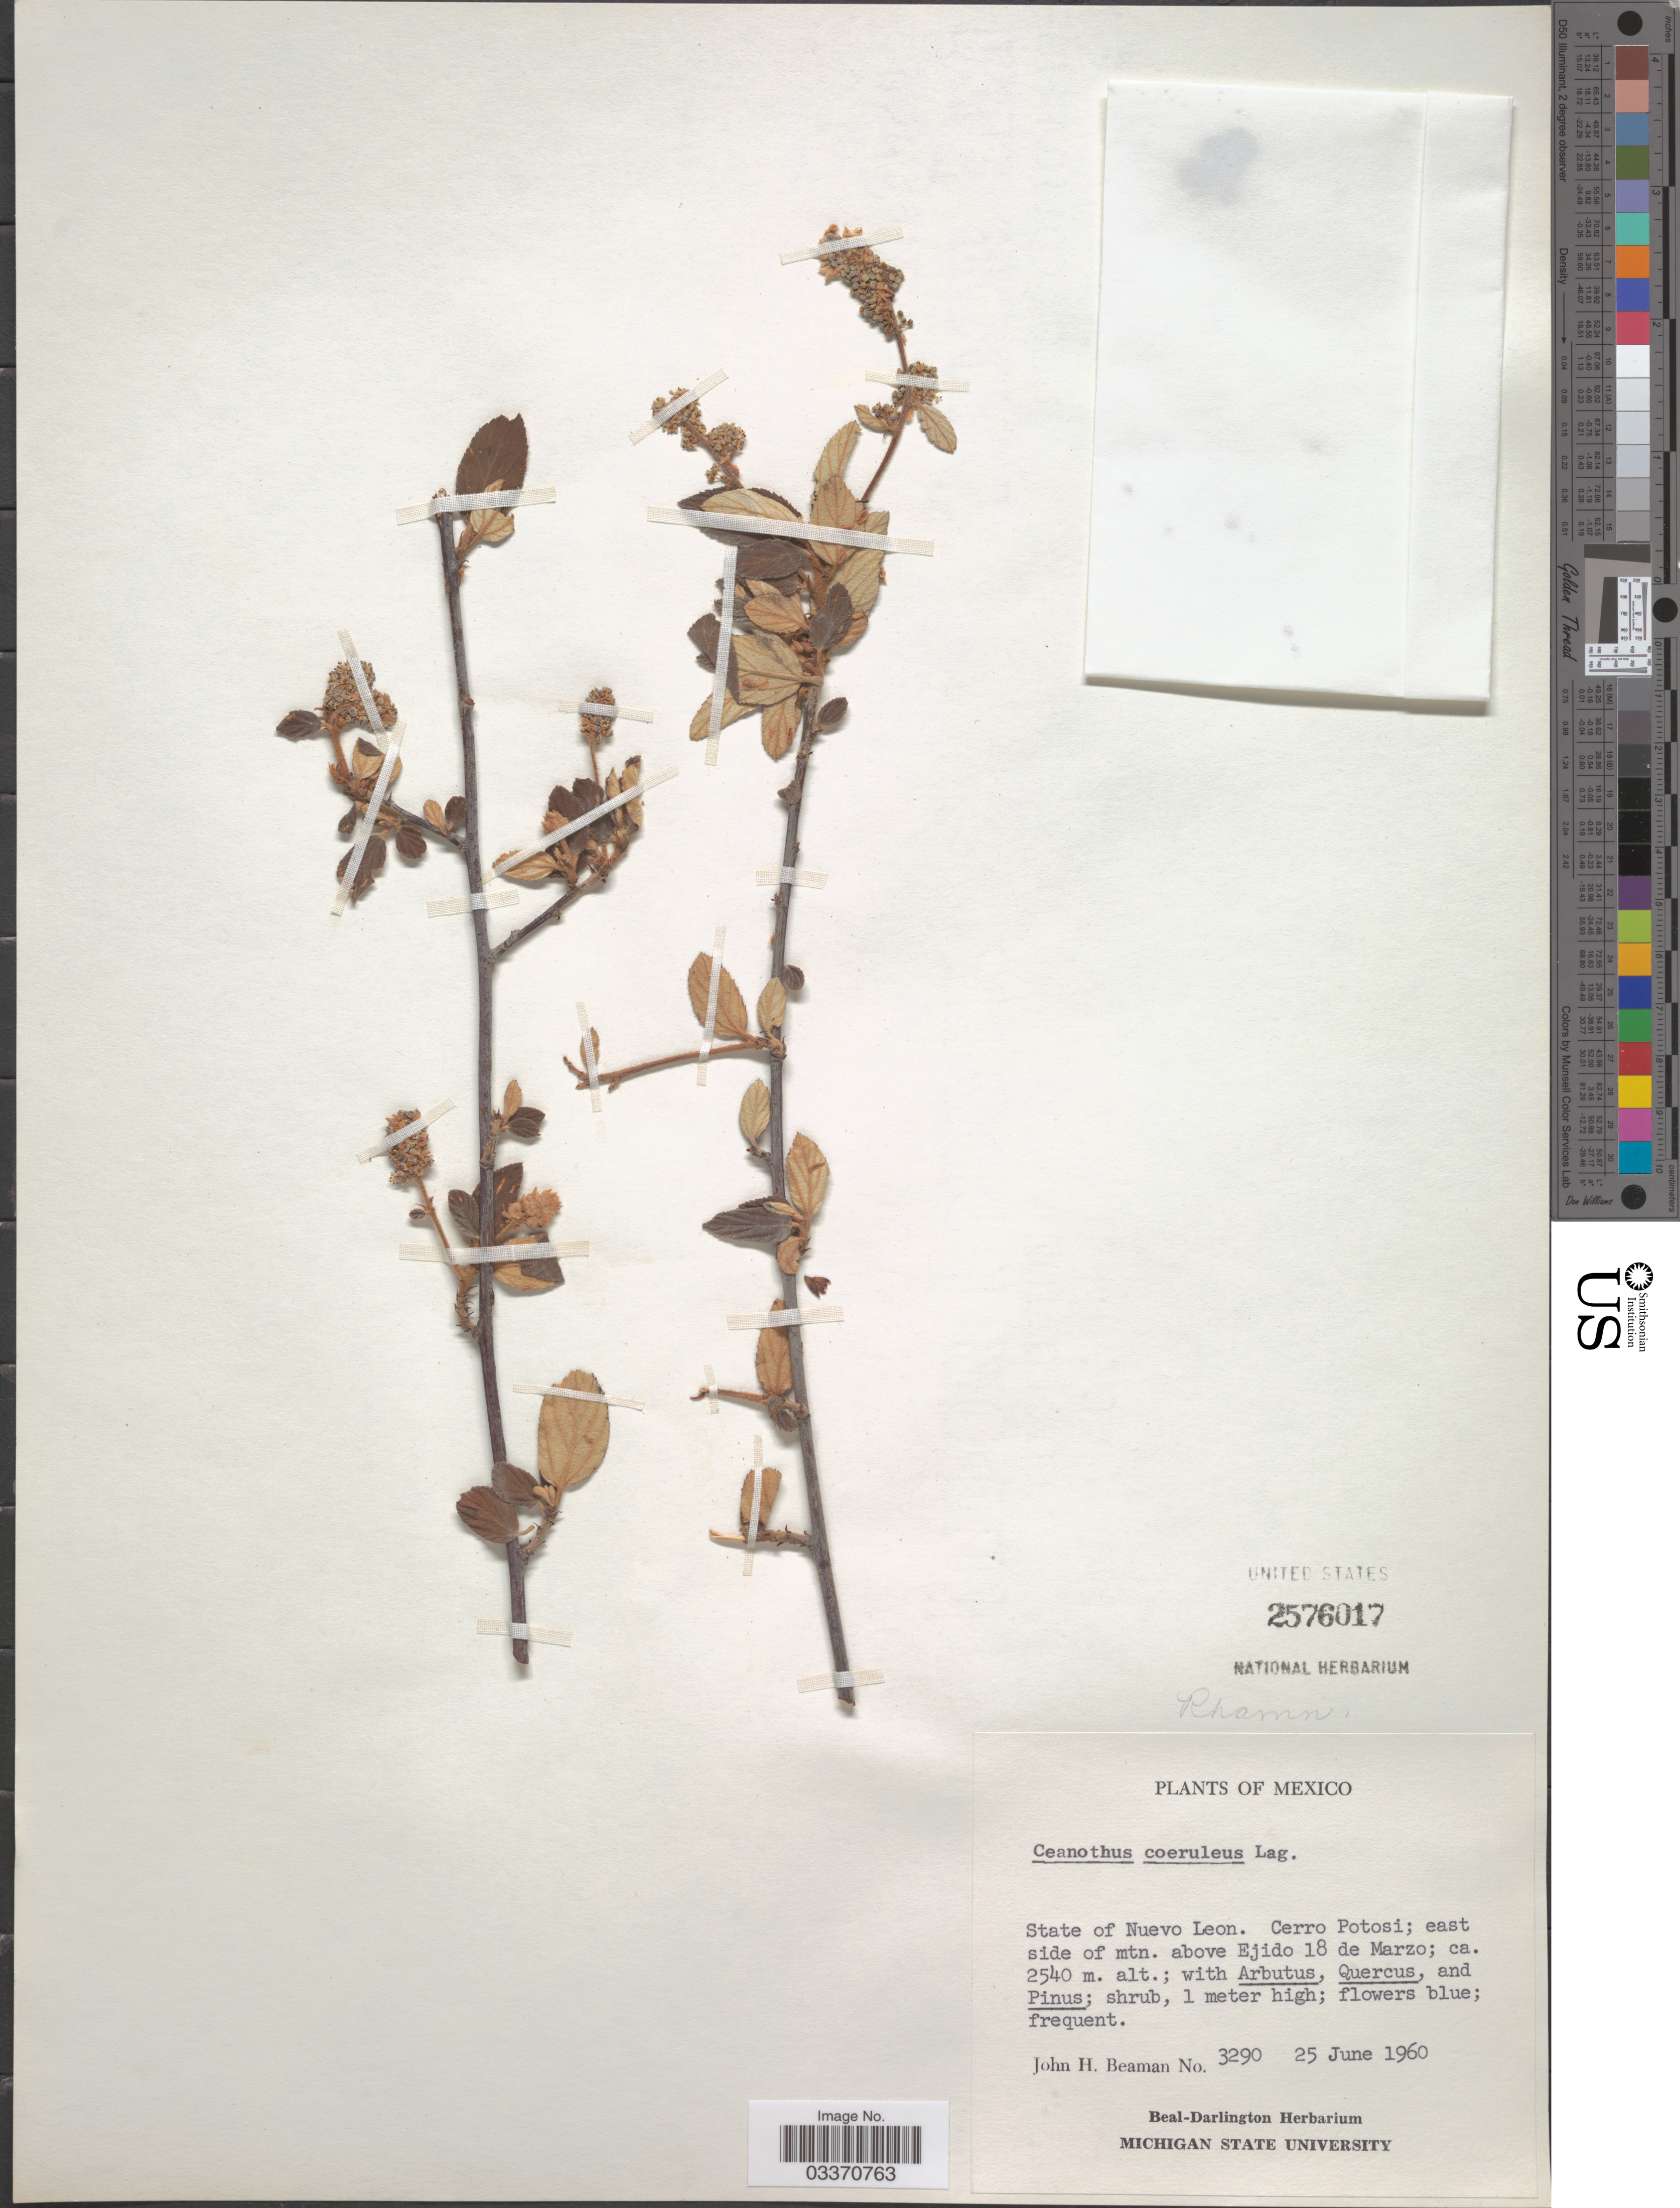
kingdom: Plantae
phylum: Tracheophyta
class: Magnoliopsida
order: Rosales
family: Rhamnaceae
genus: Ceanothus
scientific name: Ceanothus caeruleus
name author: Lag.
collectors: J. H. Beaman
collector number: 3290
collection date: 1960-06-25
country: Mexico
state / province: Nuevo León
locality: Cerro Potosi; east side of mtn. above Ejido 18 de Marzo.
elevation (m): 2540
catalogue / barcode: US 2576017